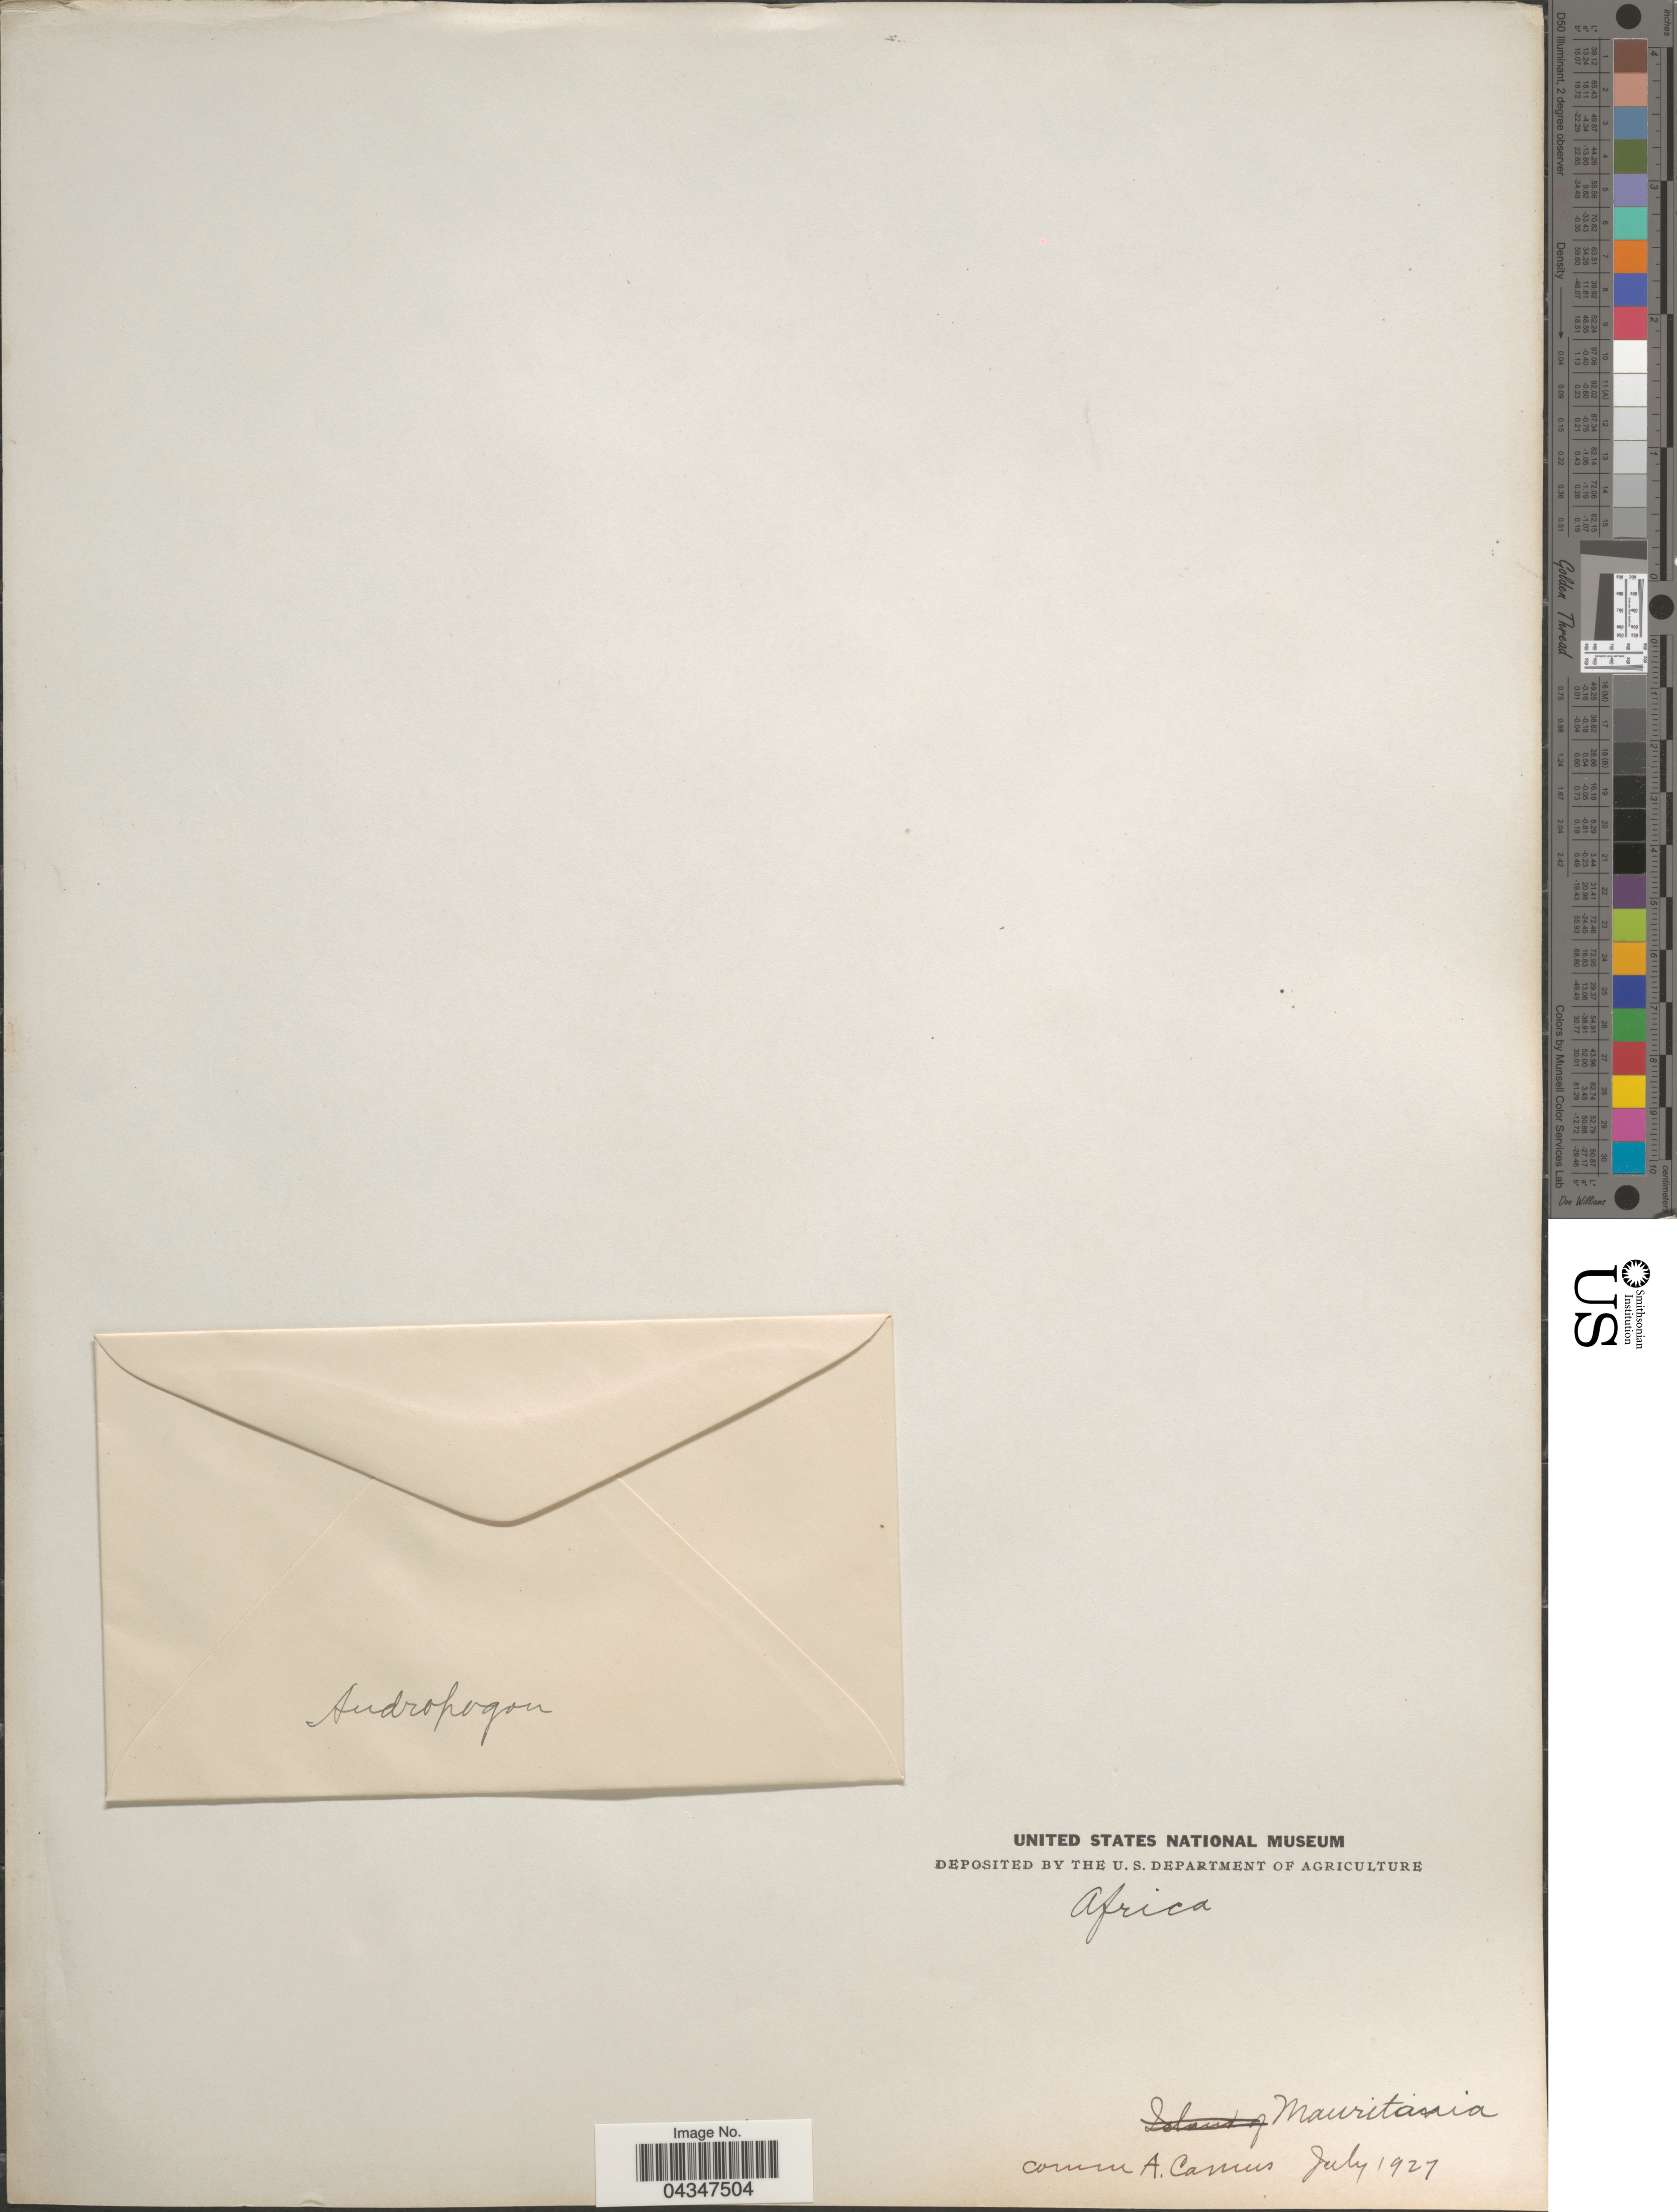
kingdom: Plantae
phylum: Tracheophyta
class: Liliopsida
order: Poales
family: Poaceae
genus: Andropogon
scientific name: Andropogon sp.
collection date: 1927-07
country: Mauritania